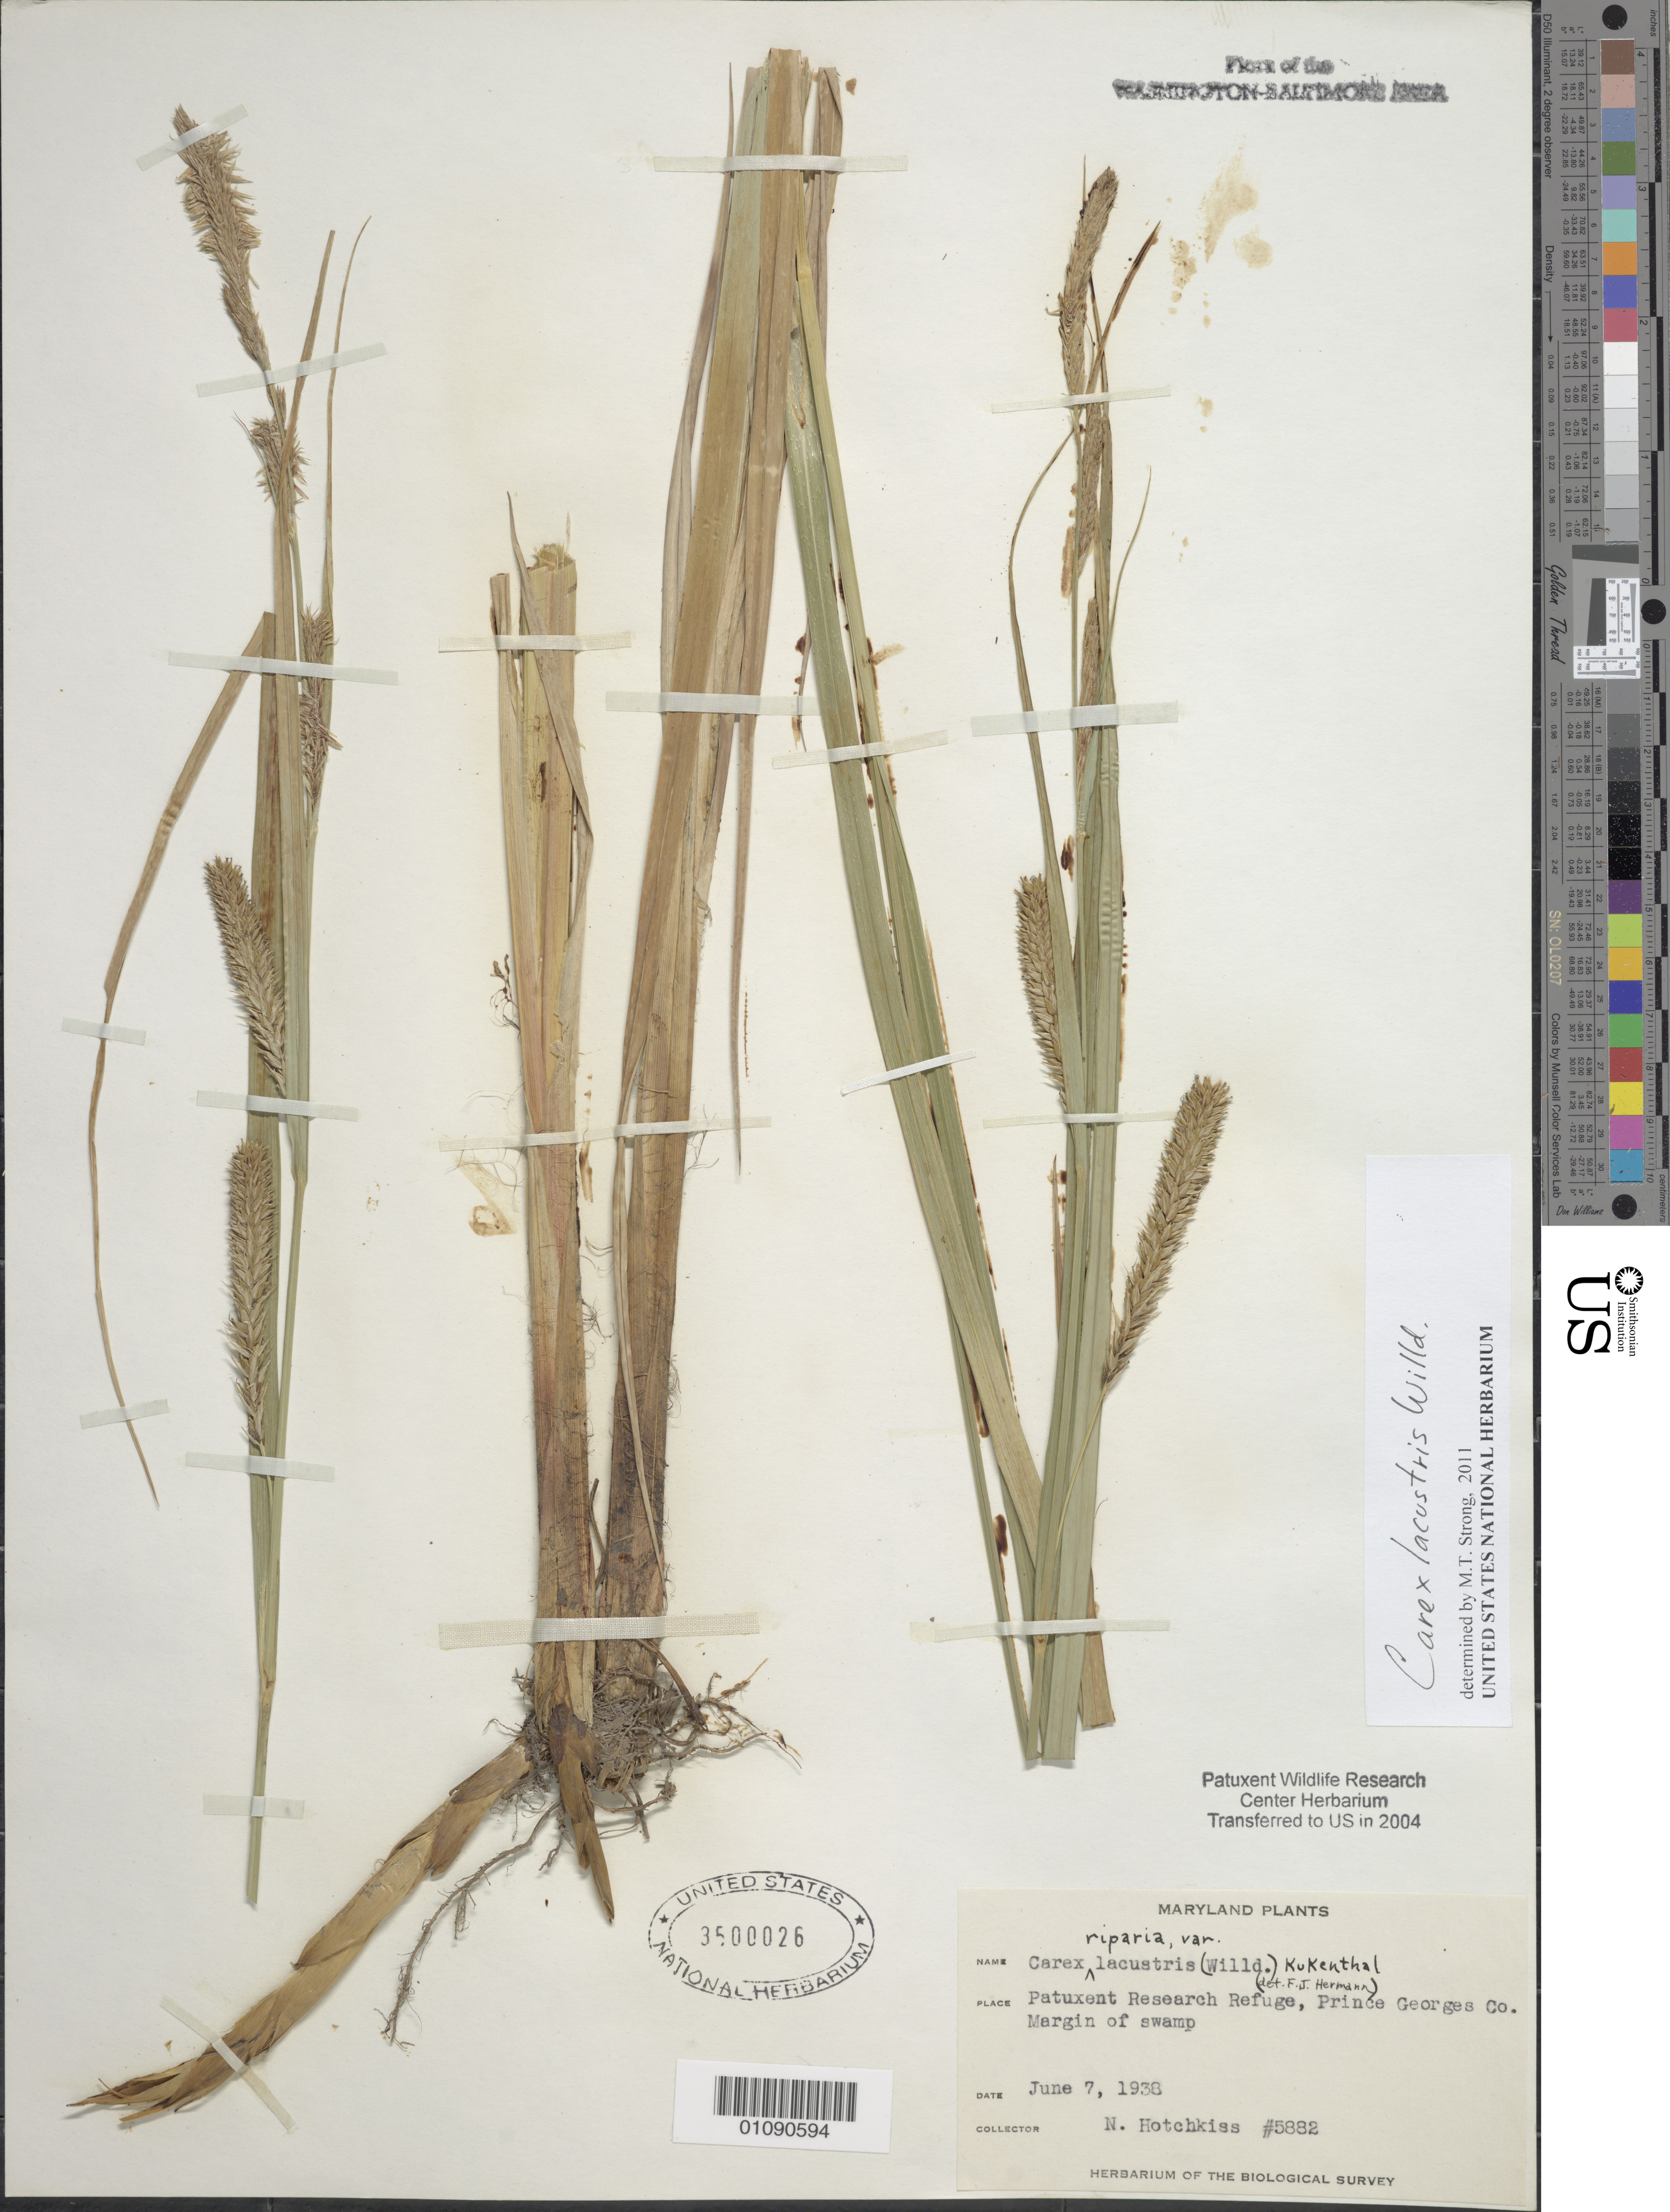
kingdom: Plantae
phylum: Tracheophyta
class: Liliopsida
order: Poales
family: Cyperaceae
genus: Carex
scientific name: Carex lacustris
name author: Willd.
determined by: Strong, M. T., (US), Smithsonian Institution - National Museum of Natural History (UNITED STATES)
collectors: N. Hotchkiss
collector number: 5882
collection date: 1938-06-07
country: United States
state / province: Maryland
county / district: Prince George's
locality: Patuxent Wildlife Refuge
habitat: Margin of swamp.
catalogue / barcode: US 3500026